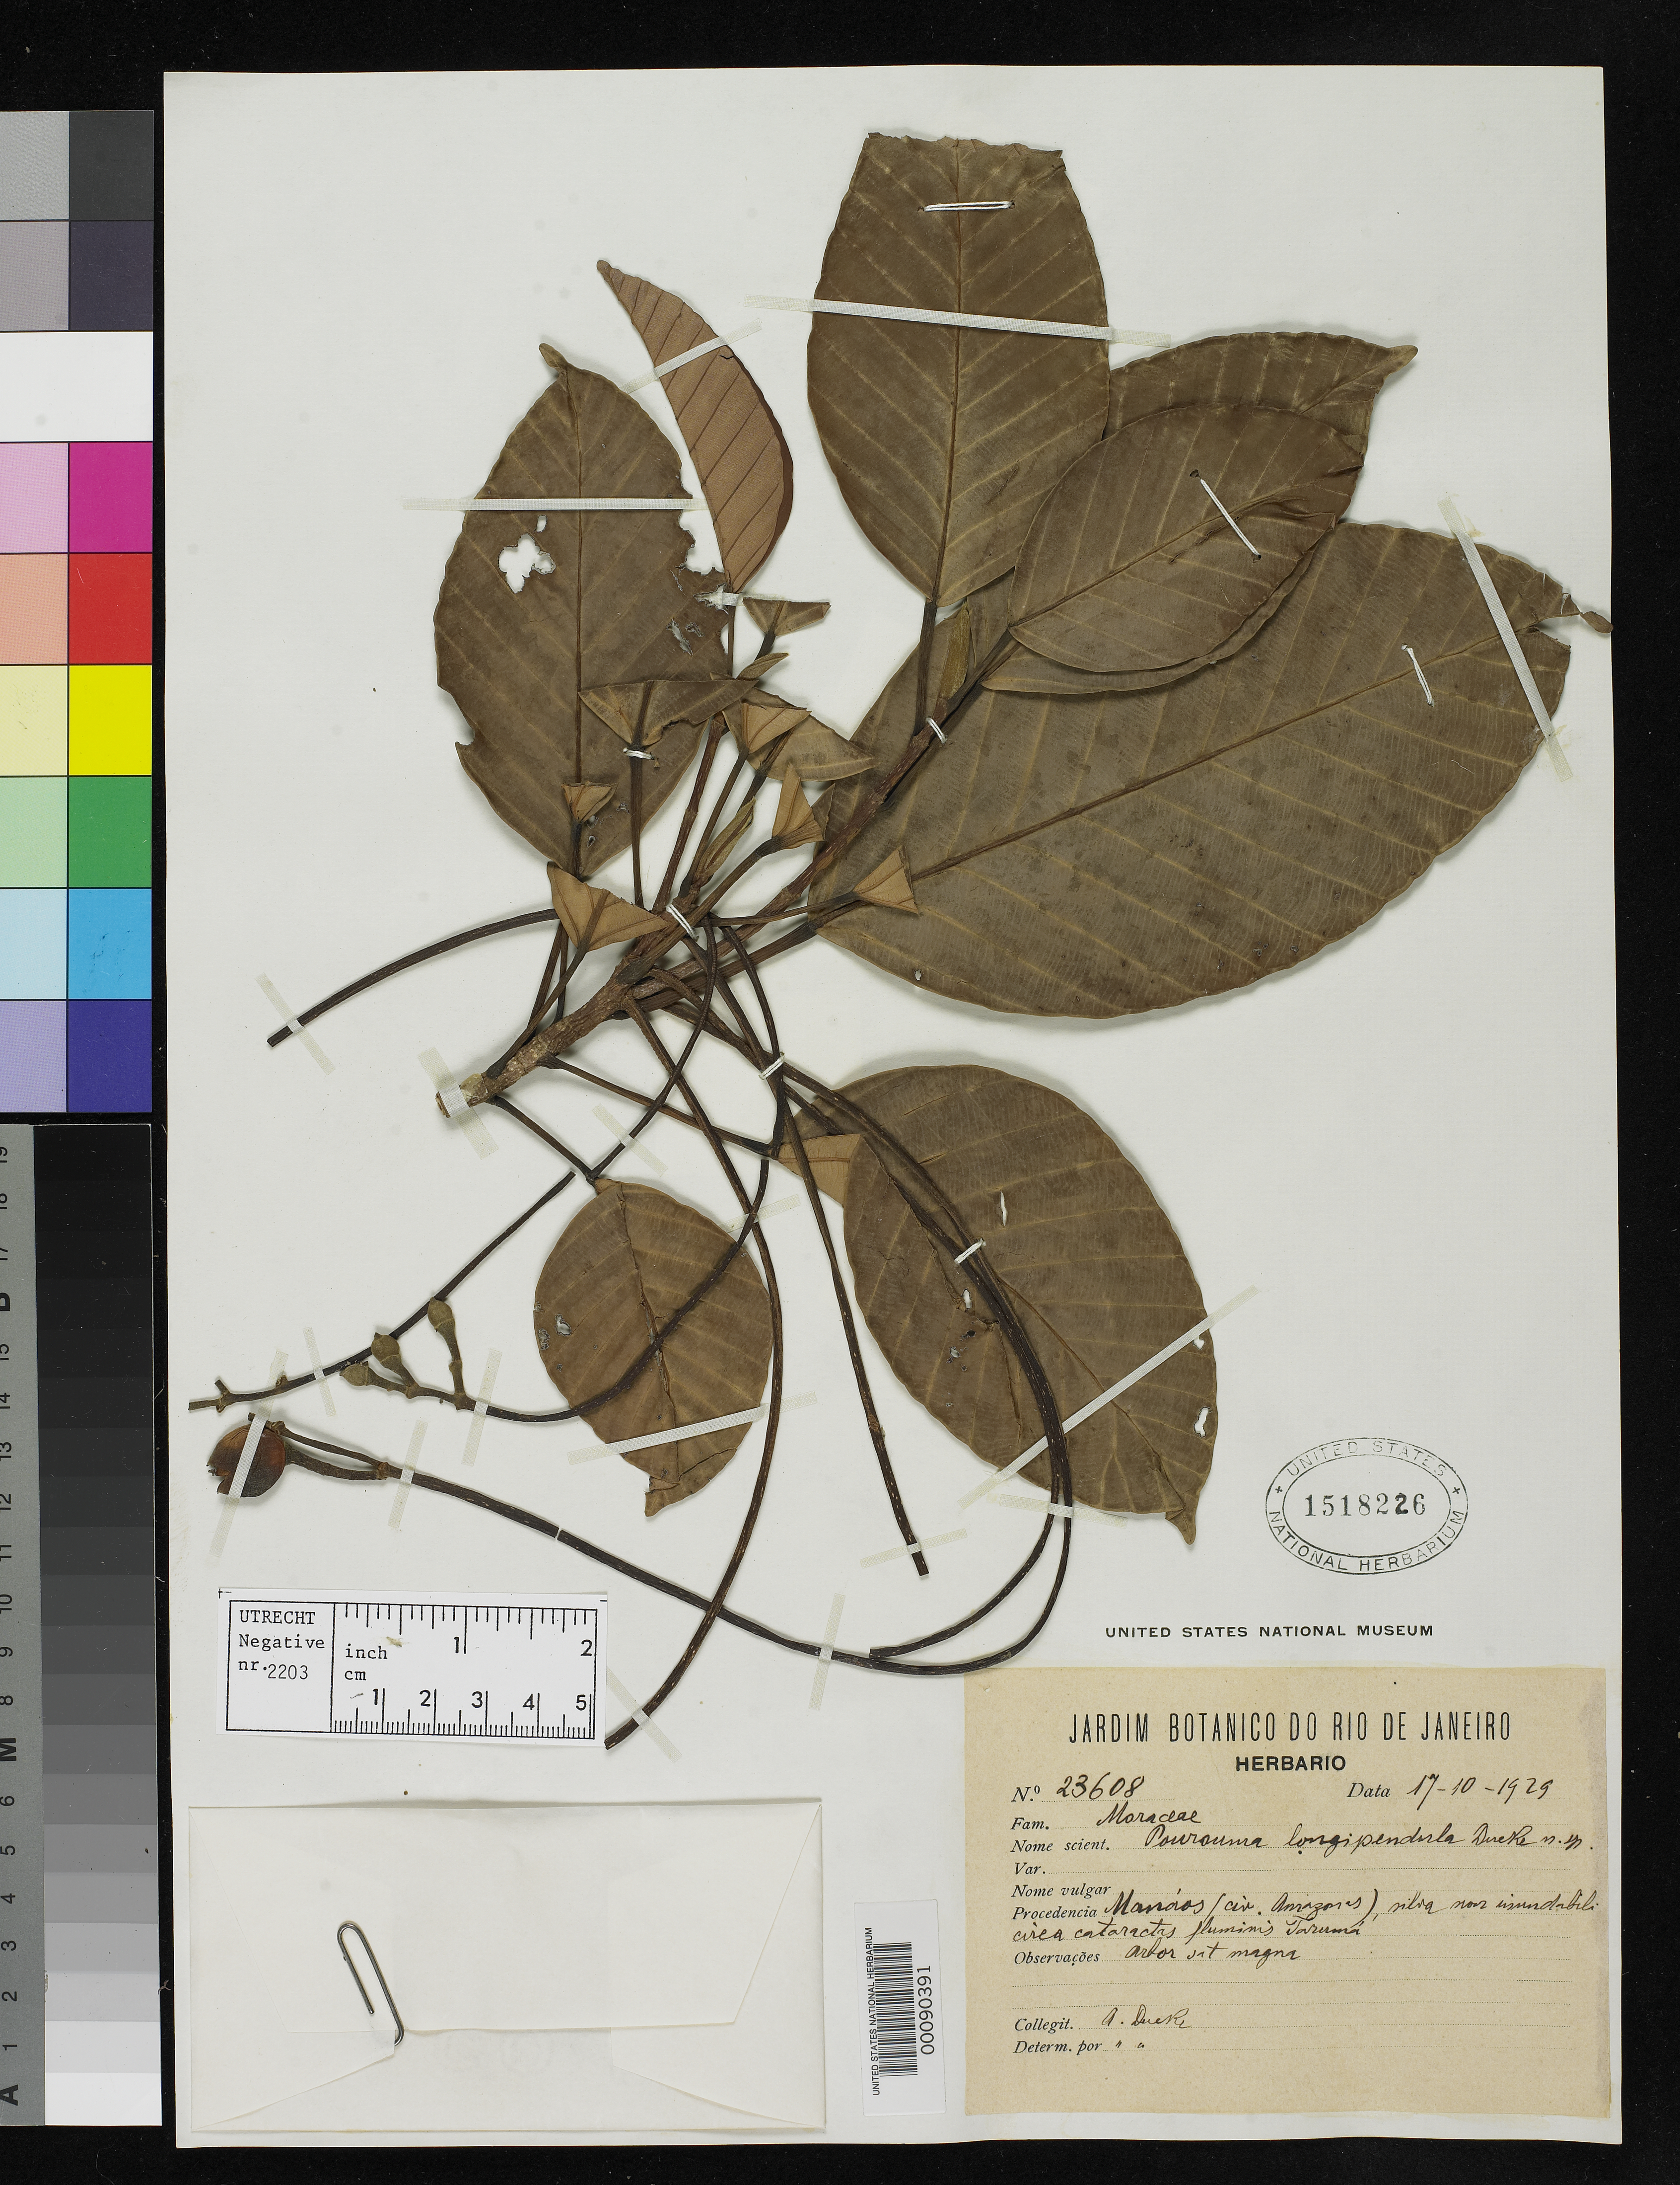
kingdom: Plantae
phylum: Tracheophyta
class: Magnoliopsida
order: Rosales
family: Urticaceae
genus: Pourouma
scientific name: Pourouma longipendula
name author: Ducke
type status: Isotype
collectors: A. Ducke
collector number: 23608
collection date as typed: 17 Oct 1929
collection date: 1929-10-17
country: Brazil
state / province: Amazonas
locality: Manaos.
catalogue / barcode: US 1518226